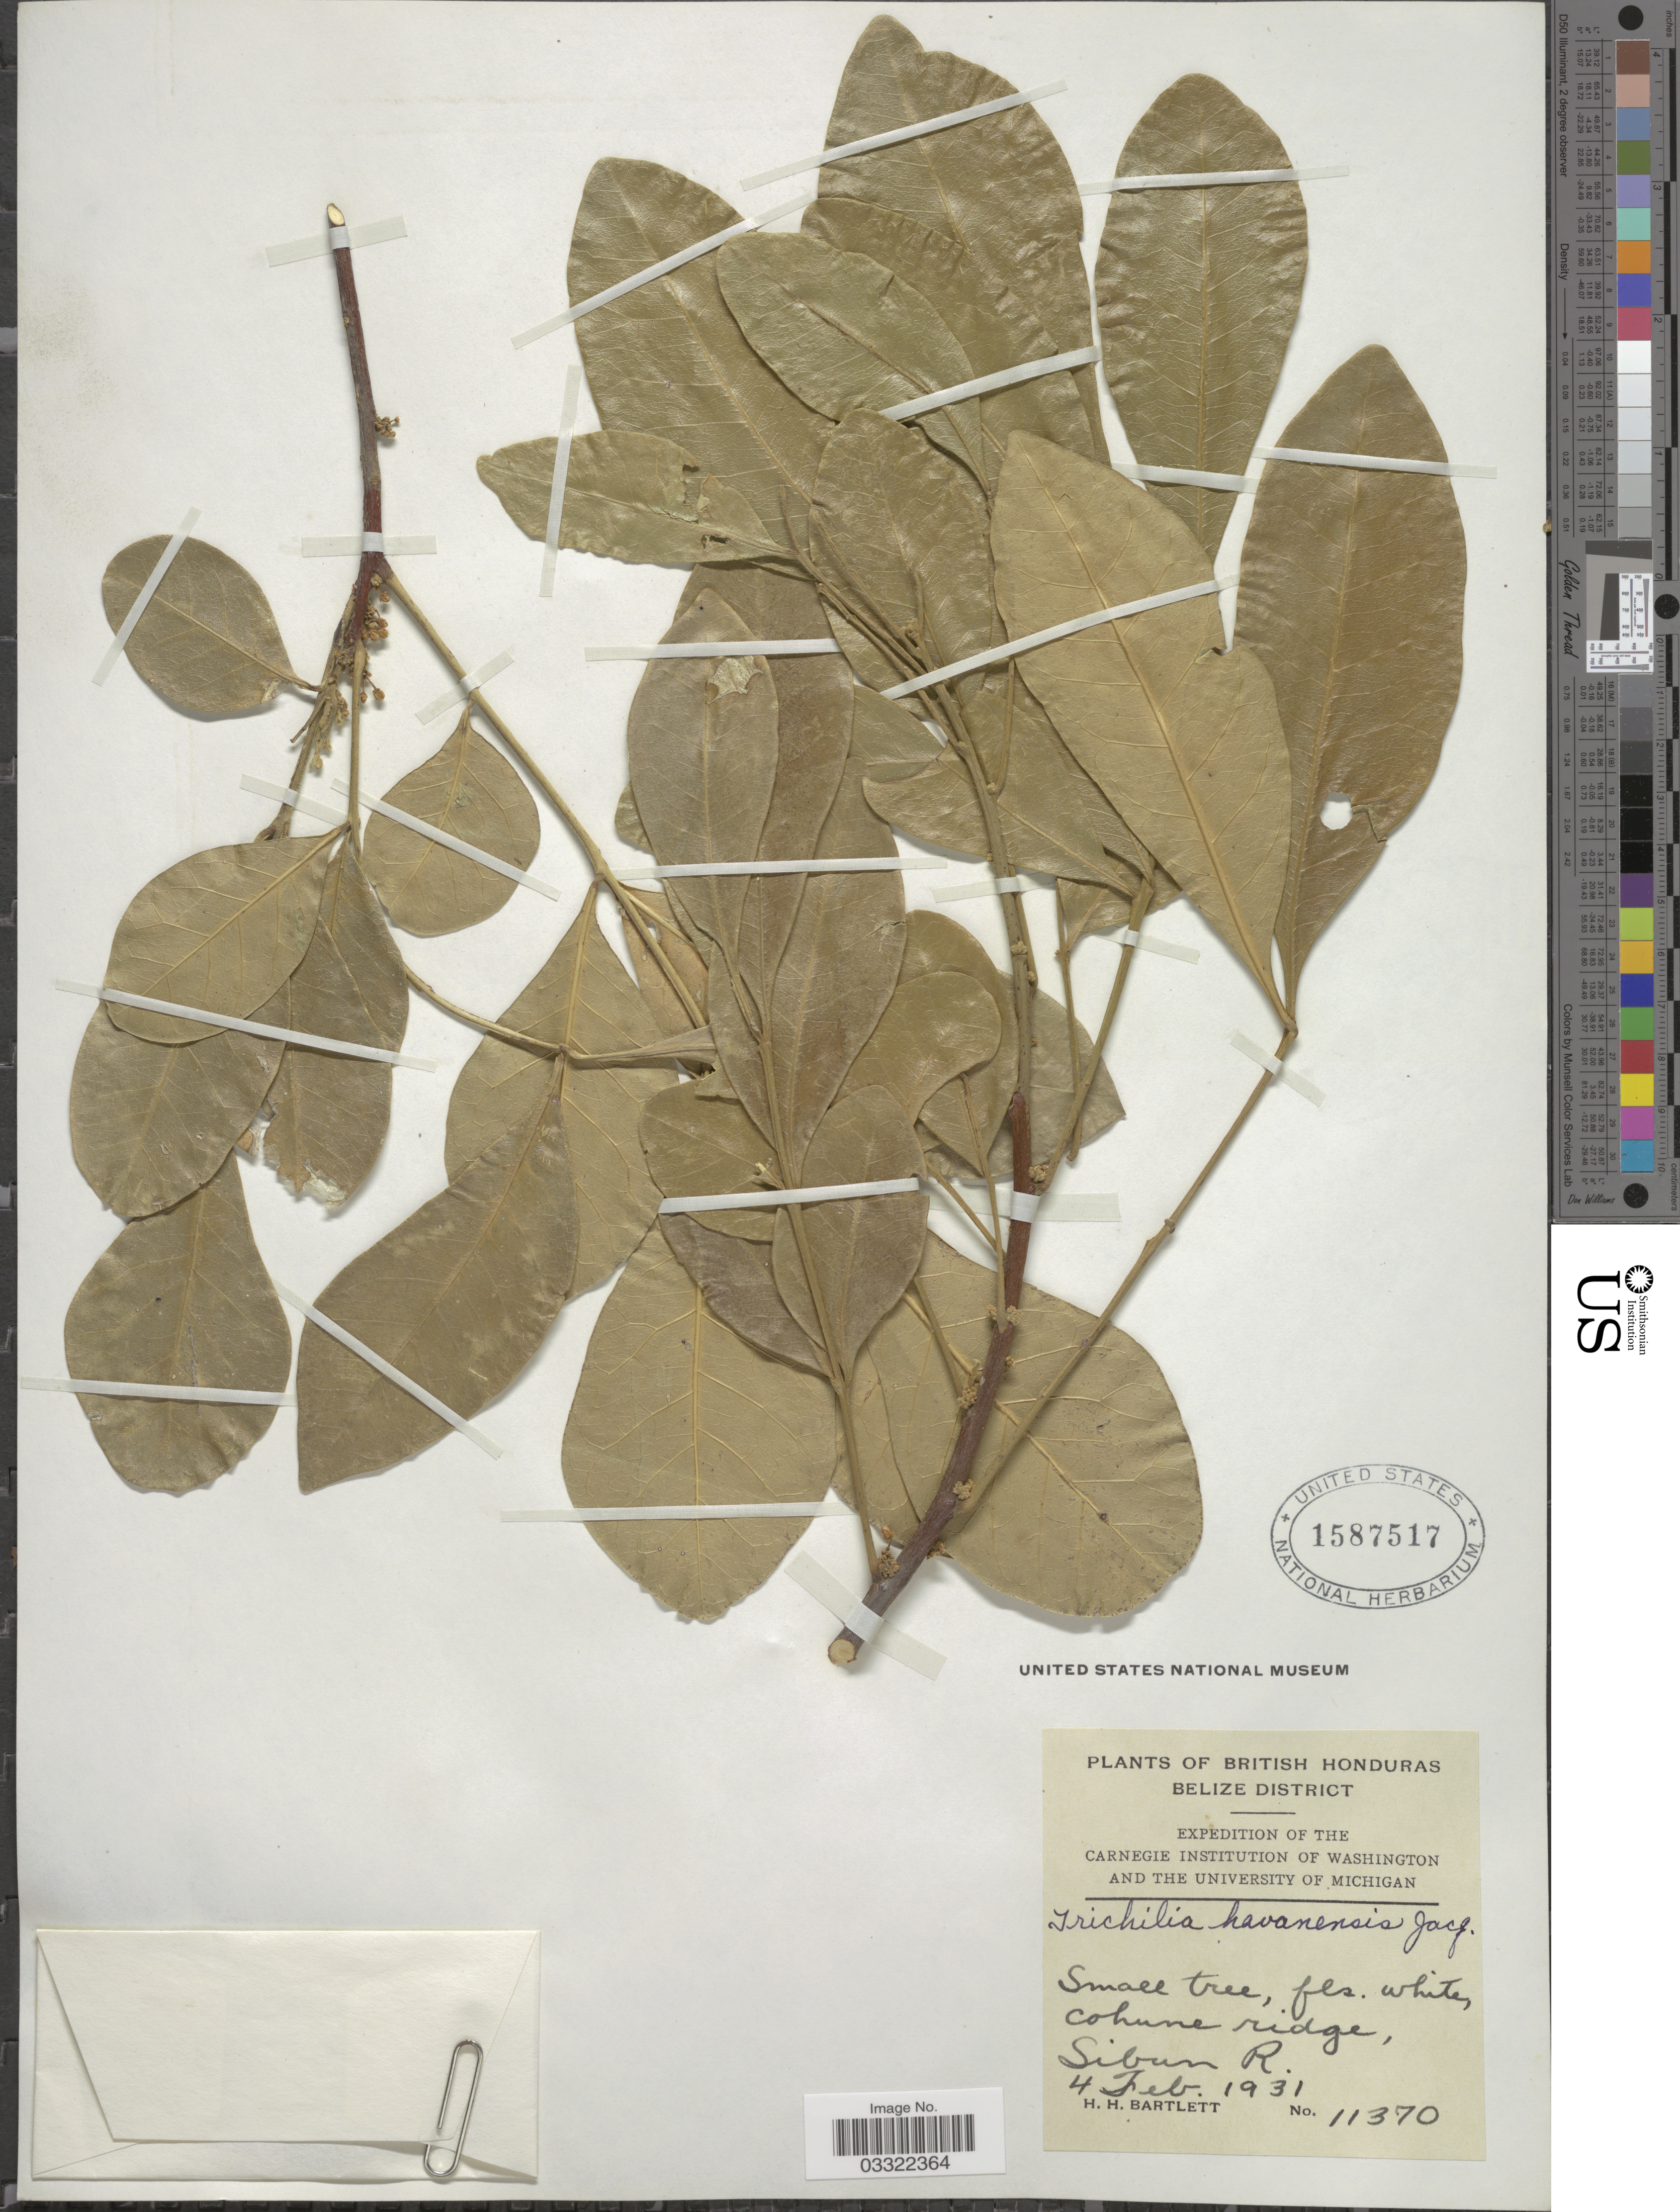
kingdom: Plantae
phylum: Tracheophyta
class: Magnoliopsida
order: Sapindales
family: Meliaceae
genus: Trichilia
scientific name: Trichilia havanensis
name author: Jacq.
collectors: H. H. Bartlett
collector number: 11370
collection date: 1931-02-04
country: Belize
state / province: Belize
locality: British Honduras, Belize District. Cohune ridge, Sibun R.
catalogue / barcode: US 1587517